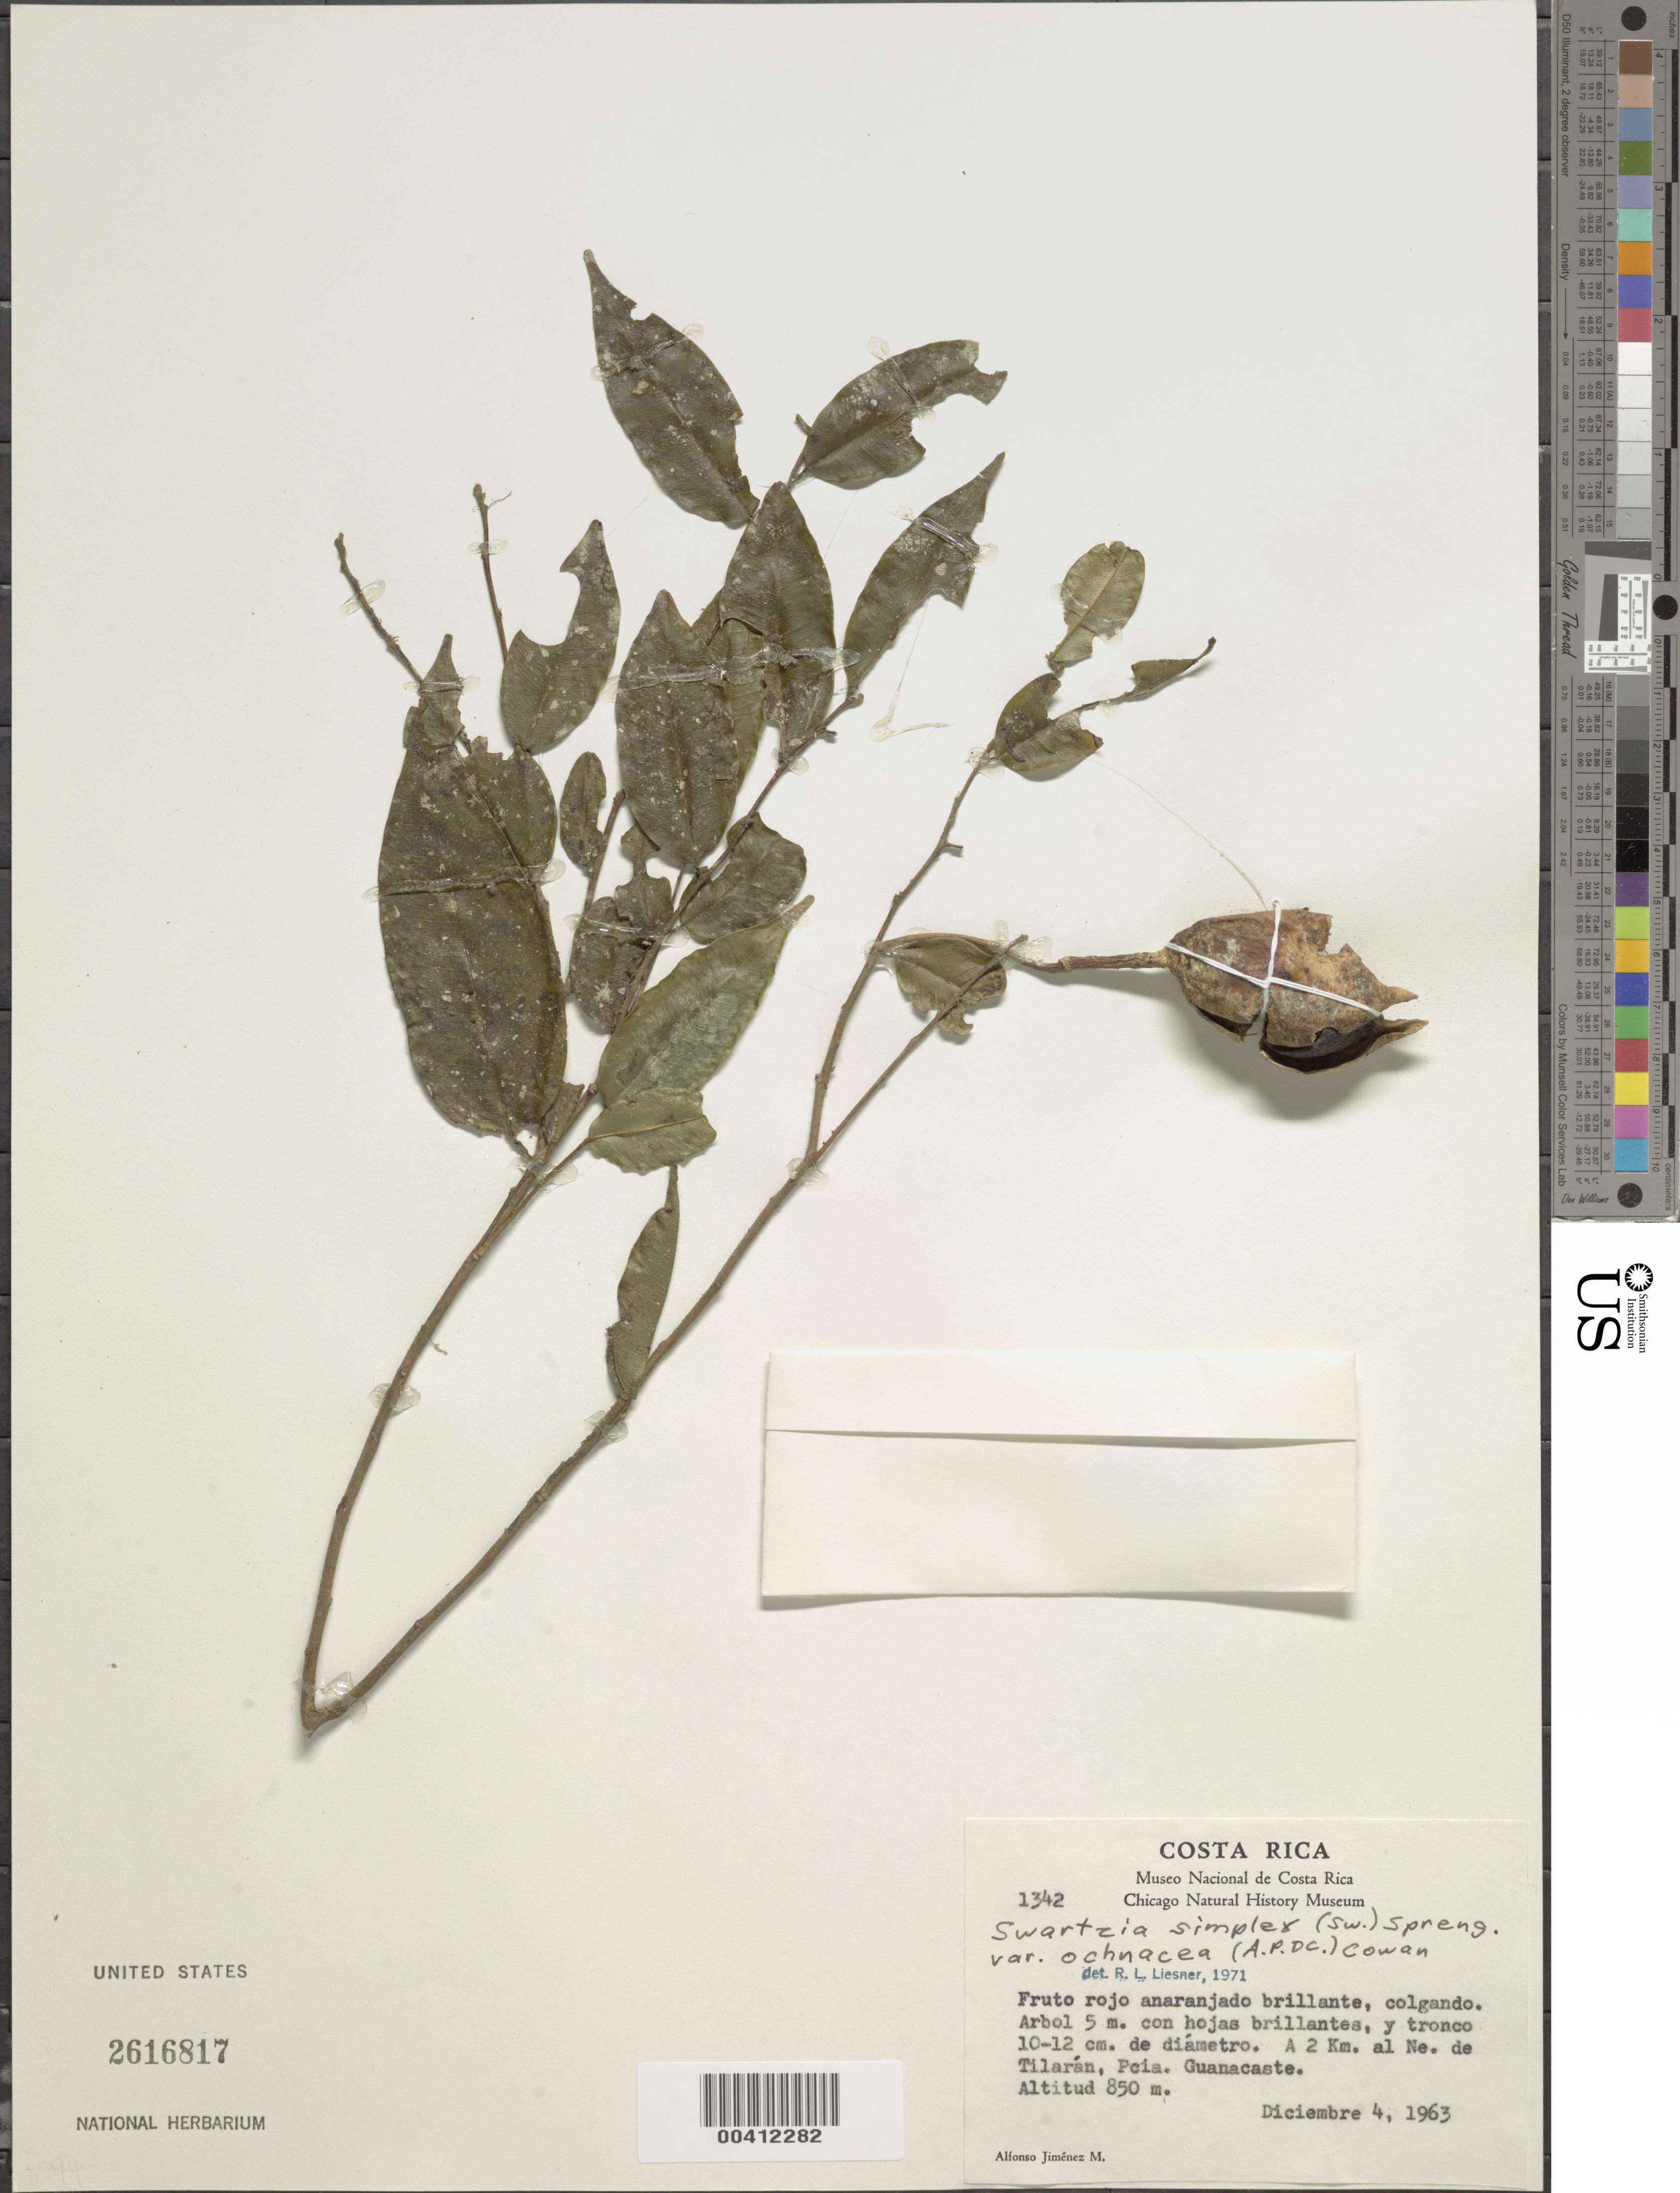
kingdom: Plantae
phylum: Tracheophyta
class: Magnoliopsida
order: Fabales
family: Fabaceae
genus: Swartzia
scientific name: Swartzia simplex var. ochnacea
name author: (DC.) R.S. Cowan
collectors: A. Jiménez M.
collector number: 1342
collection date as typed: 04 Dec 1963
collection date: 1963-12-04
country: Costa Rica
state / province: Guanacaste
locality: A 2 km al NE de Tilaran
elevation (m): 850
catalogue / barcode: US 2616817